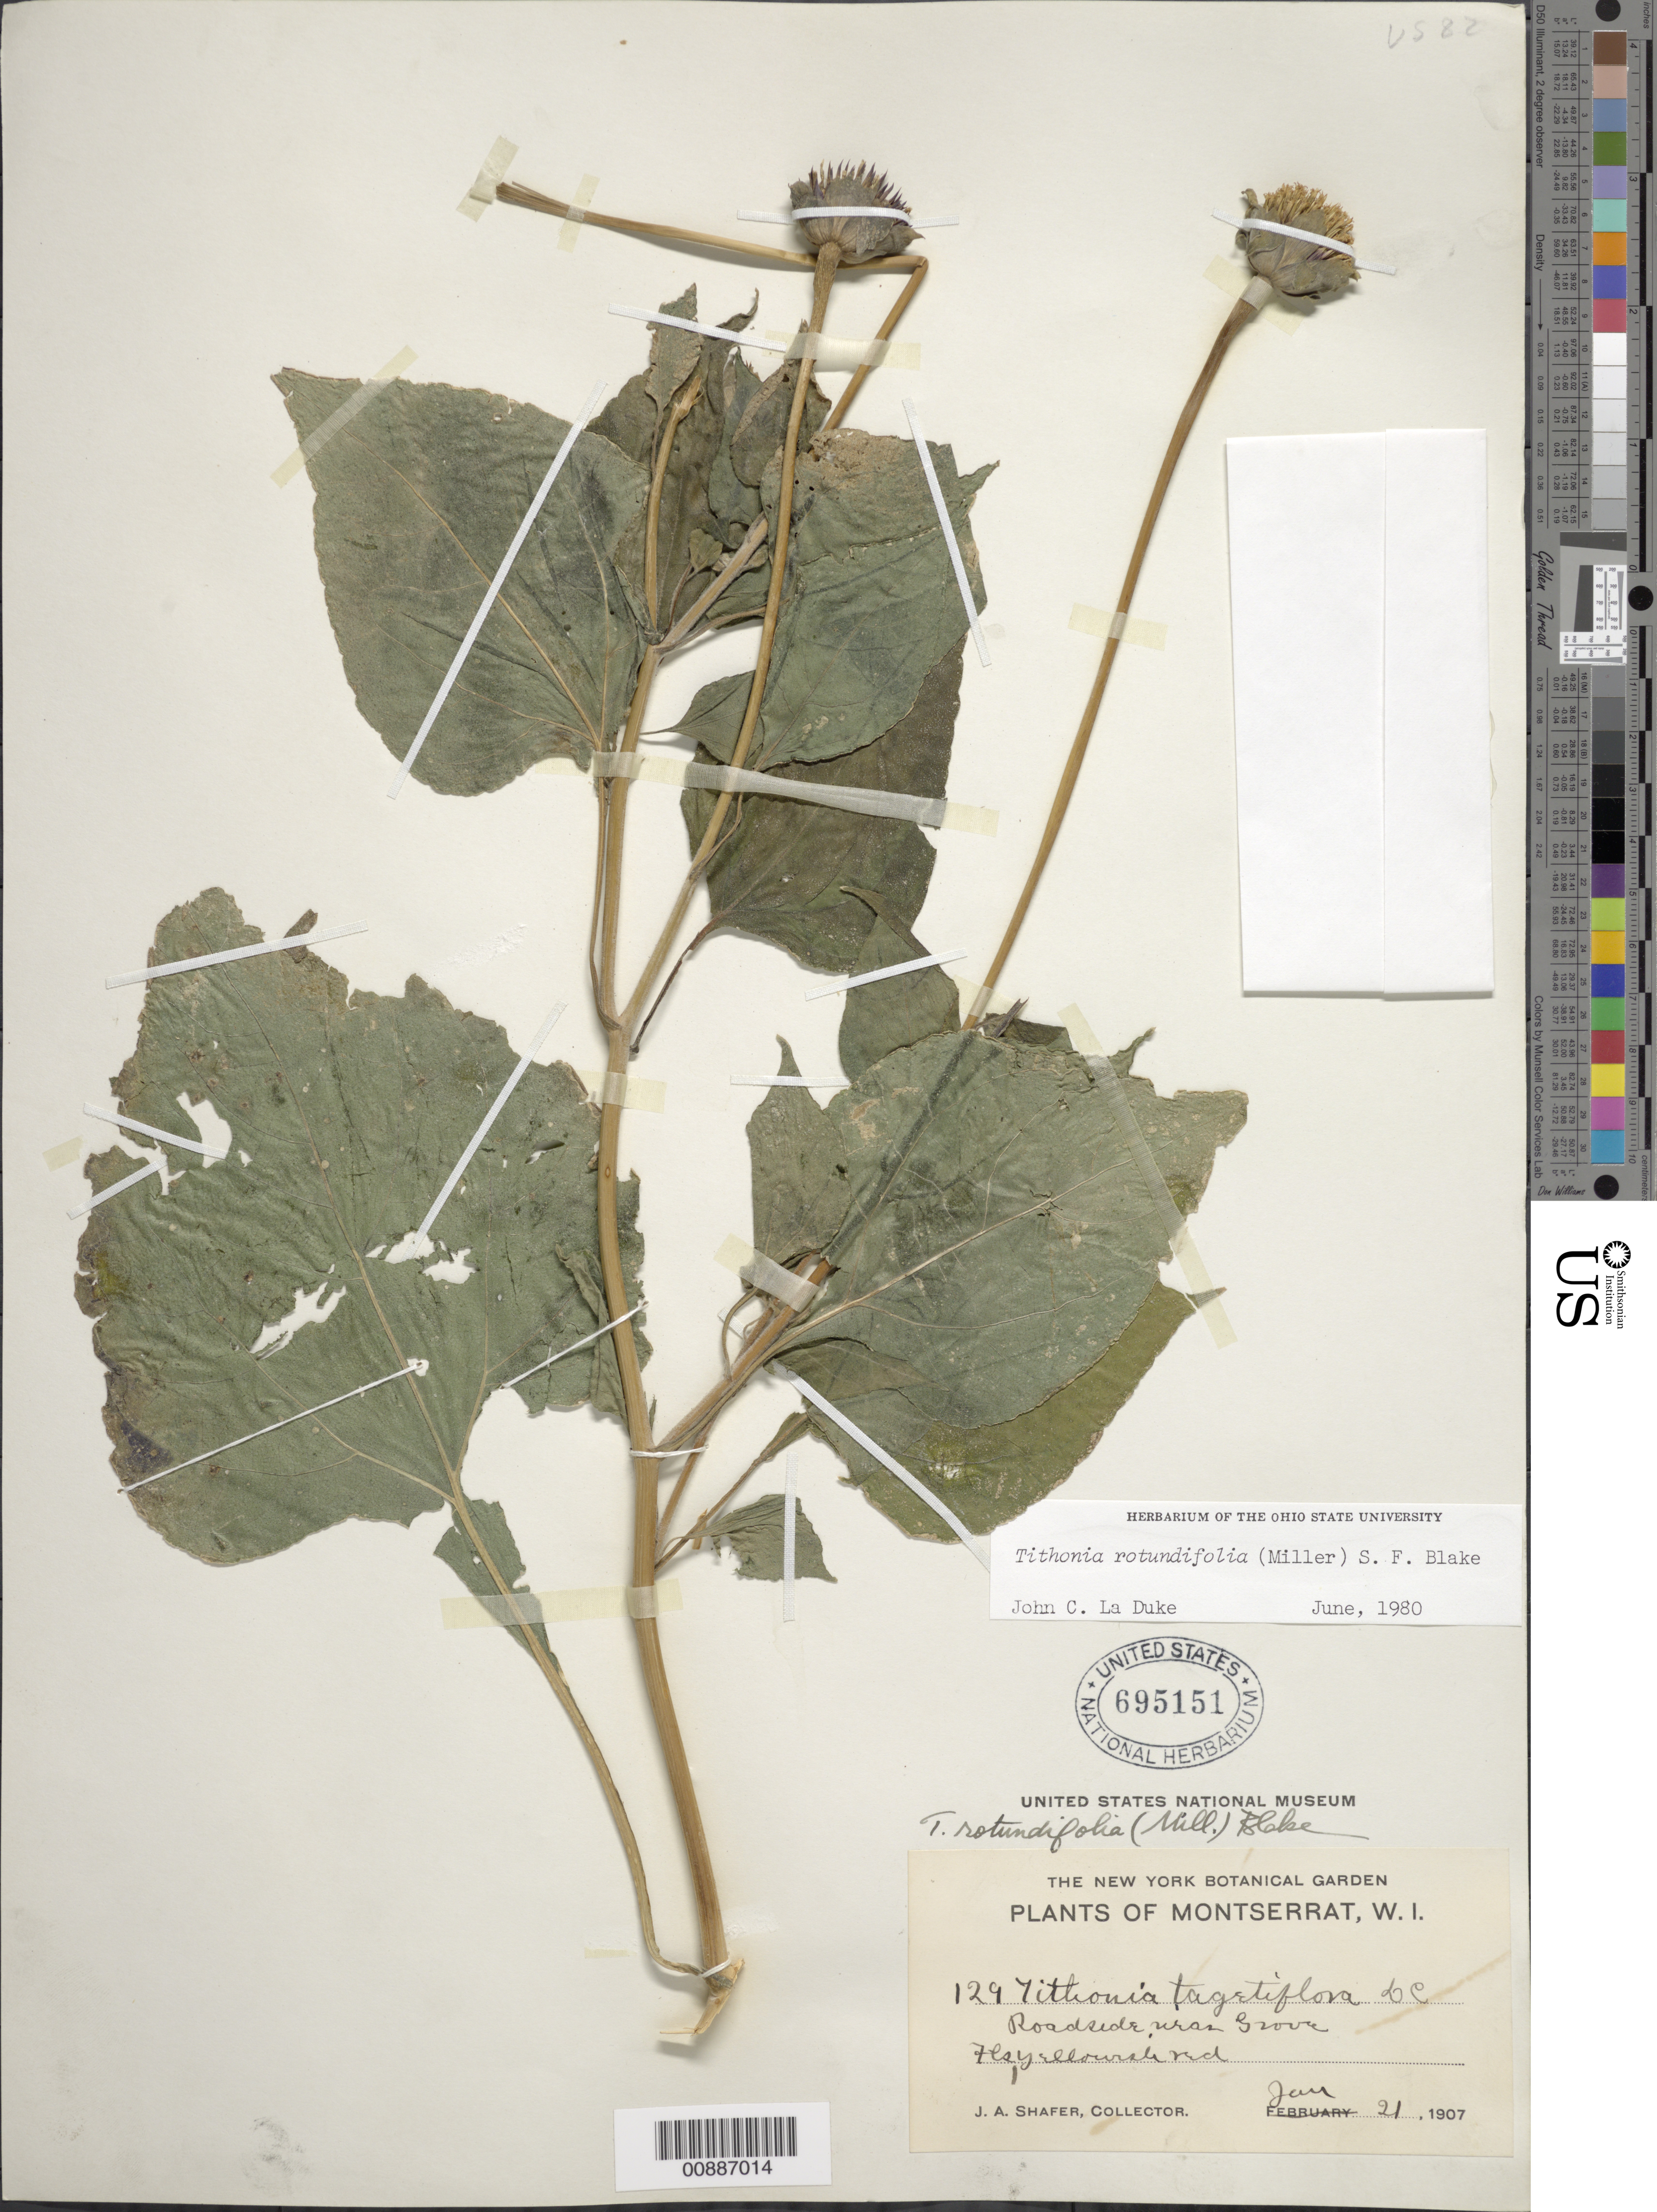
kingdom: Plantae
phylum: Tracheophyta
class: Magnoliopsida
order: Asterales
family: Asteraceae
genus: Tithonia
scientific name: Tithonia rotundifolia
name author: (Mill.) S.F. Blake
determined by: La Duke, J. C.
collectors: J. A. Shafer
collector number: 129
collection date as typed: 21 Jan 1907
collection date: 1907-01-21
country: Montserrat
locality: Near Grove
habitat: Roadside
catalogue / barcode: US 695151